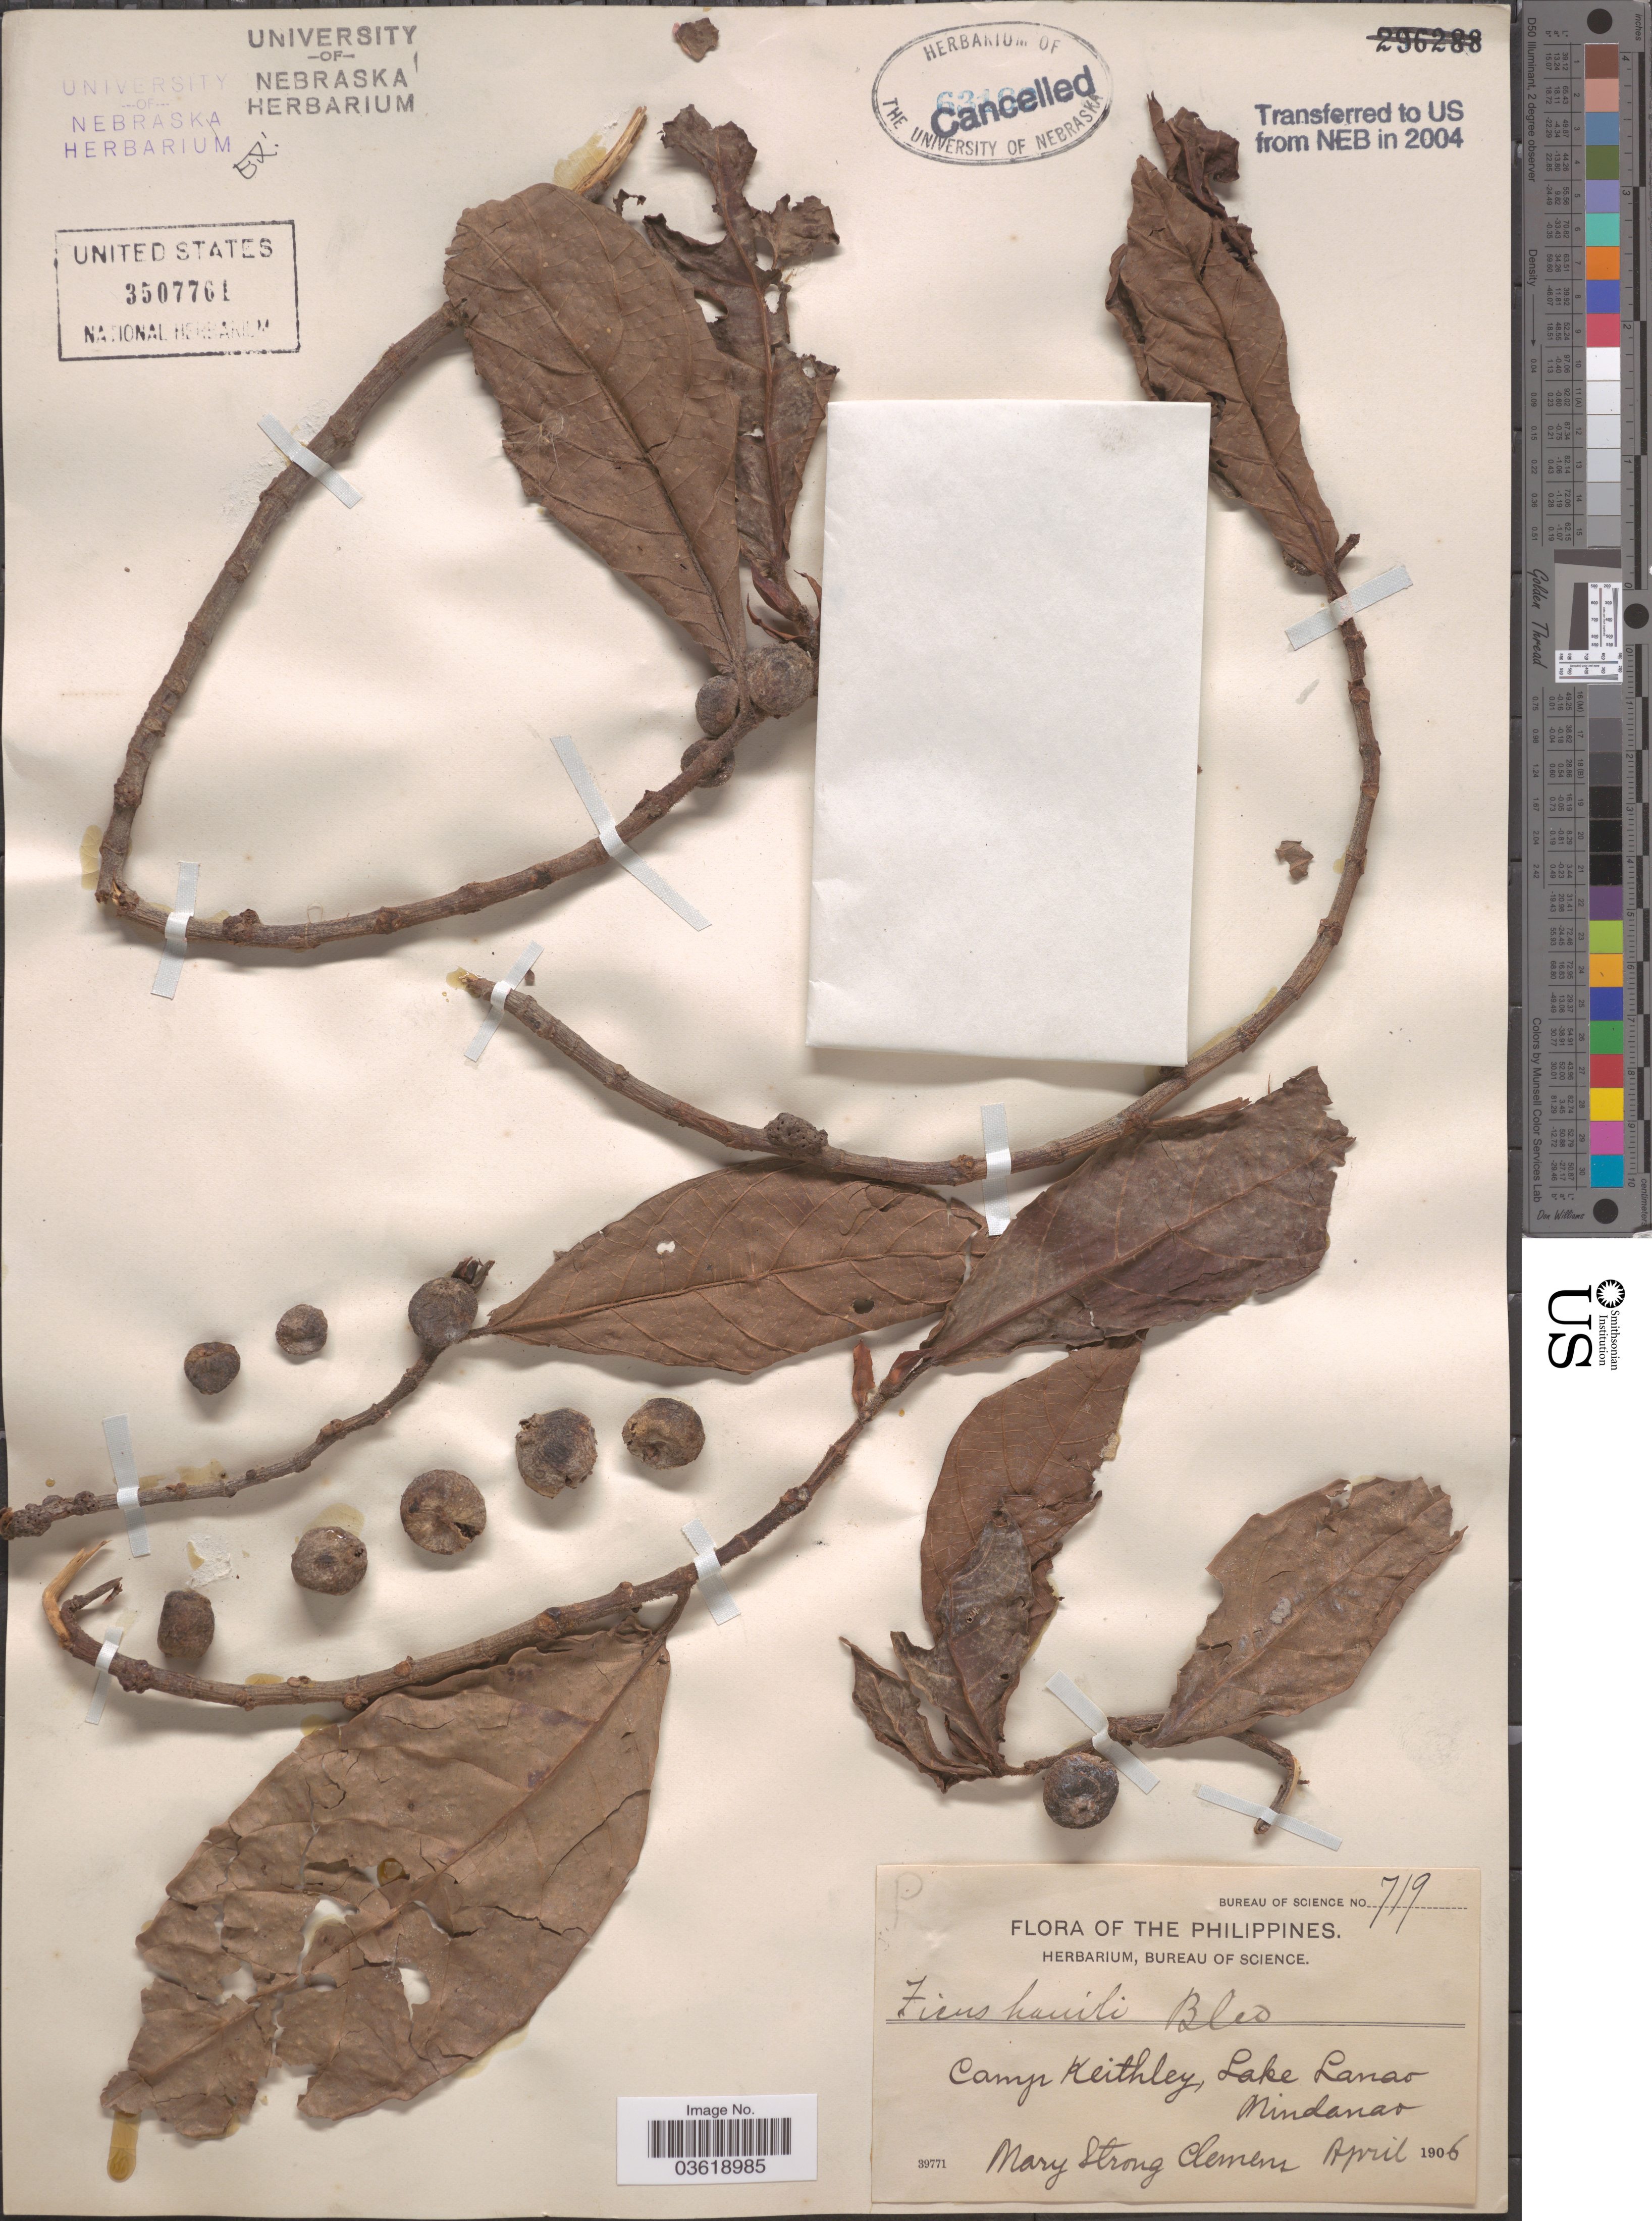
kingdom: Plantae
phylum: Tracheophyta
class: Magnoliopsida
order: Rosales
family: Moraceae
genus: Ficus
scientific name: Ficus hauili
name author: Blanco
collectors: M. S. Clemens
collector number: Bureau of Science 719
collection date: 1906-04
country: Philippines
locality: Camp Keithley, Lake Lanao. Mindanao.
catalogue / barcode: US 3507761